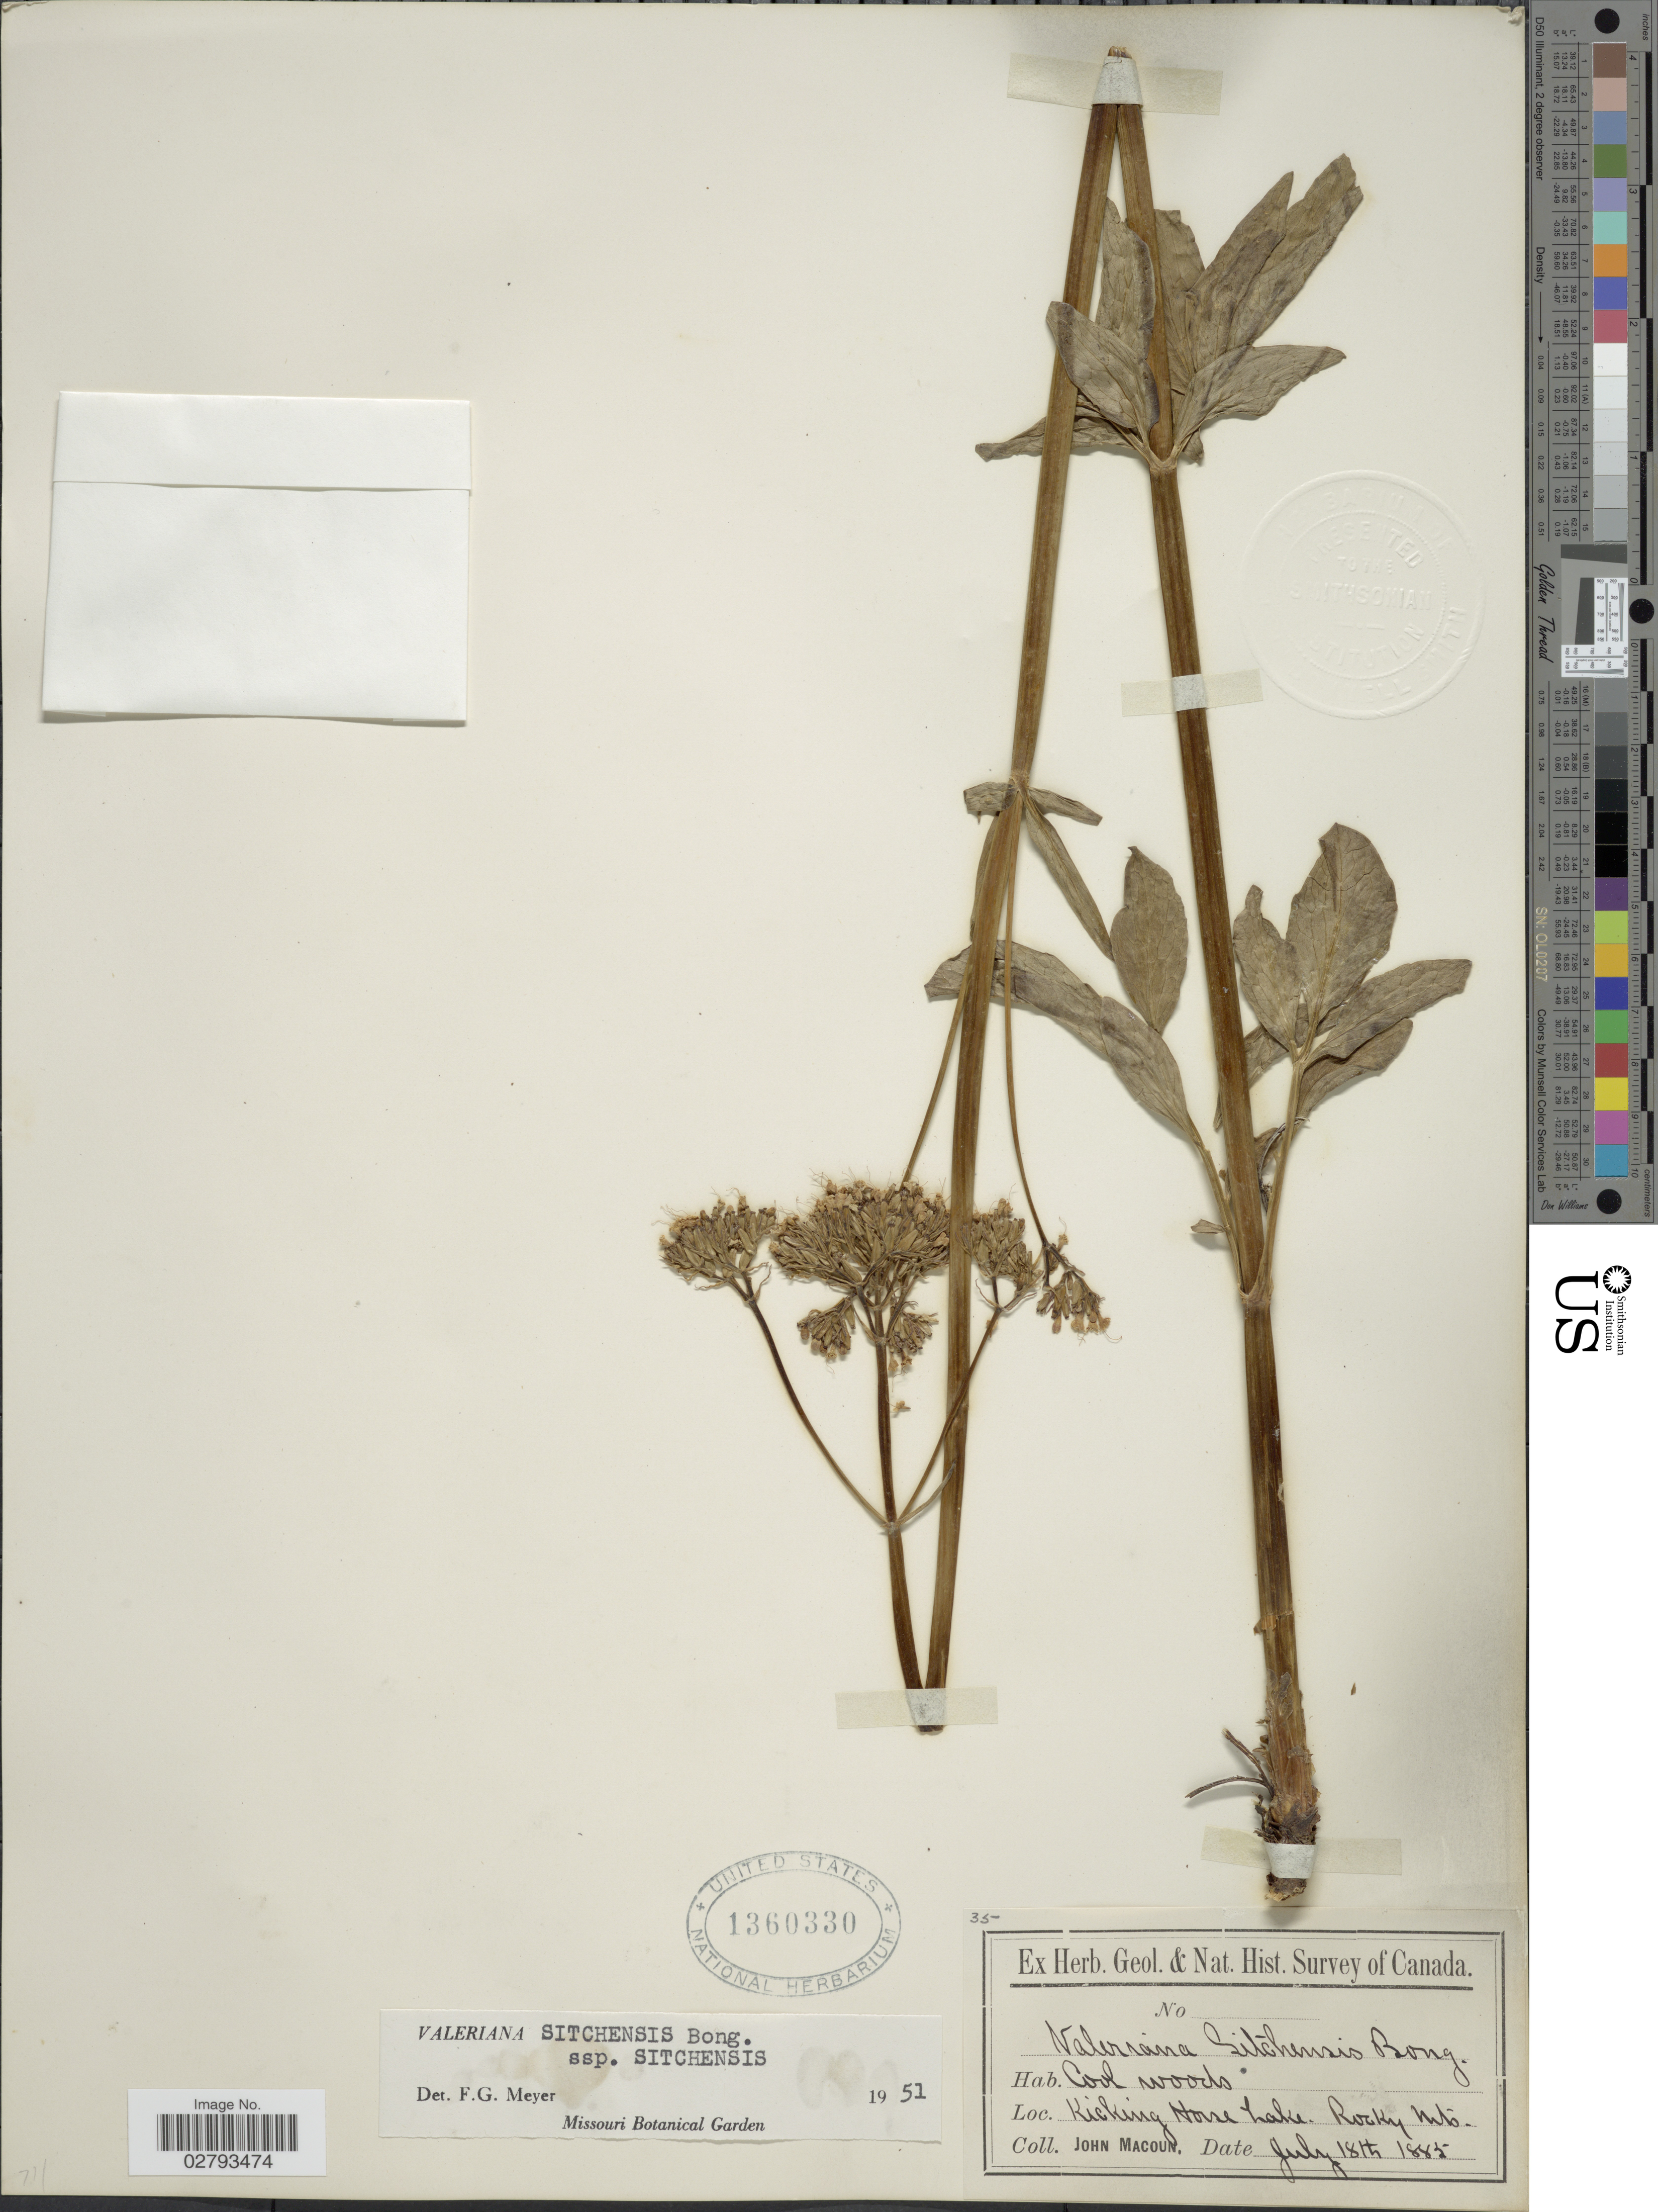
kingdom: Plantae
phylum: Tracheophyta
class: Magnoliopsida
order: Dipsacales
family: Caprifoliaceae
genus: Valeriana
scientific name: Valeriana sitchensis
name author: Bong.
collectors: J. Macoun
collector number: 35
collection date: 1885-07-18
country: Canada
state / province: British Columbia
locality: Kicking Horse Lake. Rocky Mts.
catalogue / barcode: US 1360330